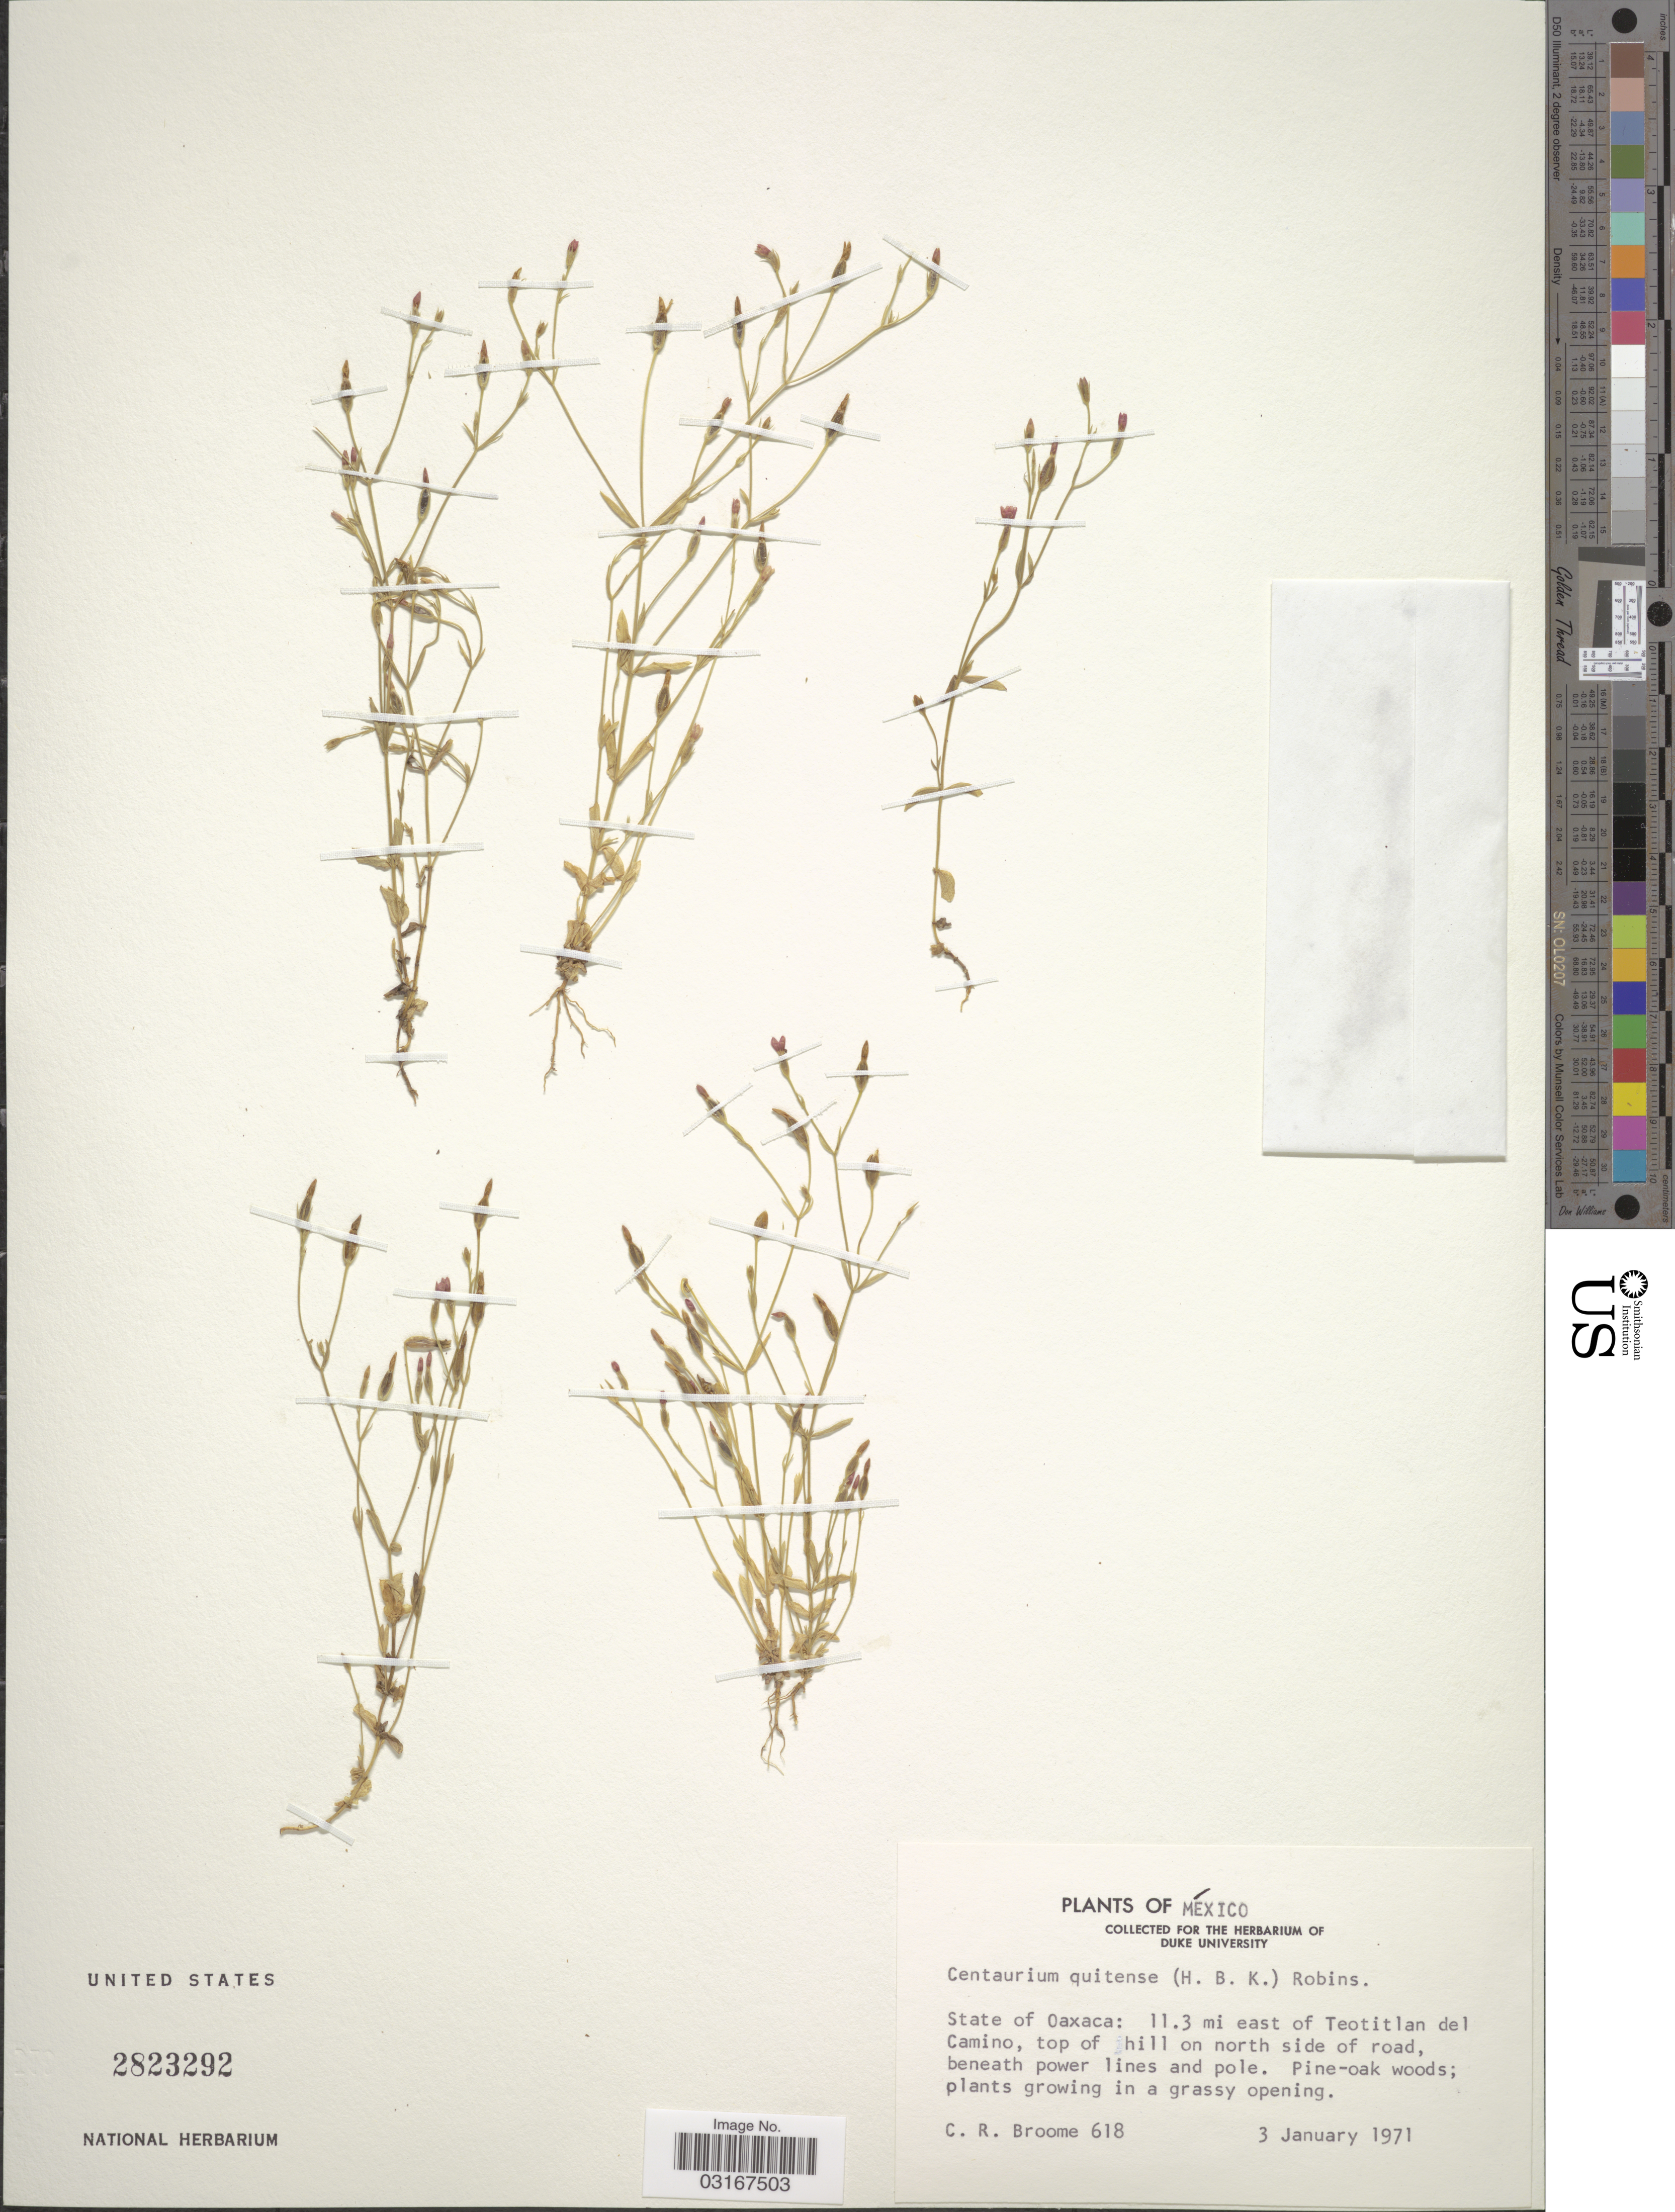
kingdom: Plantae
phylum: Tracheophyta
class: Magnoliopsida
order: Gentianales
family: Gentianaceae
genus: Centaurium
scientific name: Centaurium quitense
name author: (Kunth) B.L. Rob.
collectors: C. R. Broome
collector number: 618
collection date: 1971-01-03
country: Mexico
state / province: Oaxaca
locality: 11.3 mi east of Teotitlan del Camino, top of hill on north side of road, beneath power lines and pole.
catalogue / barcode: US 2823292